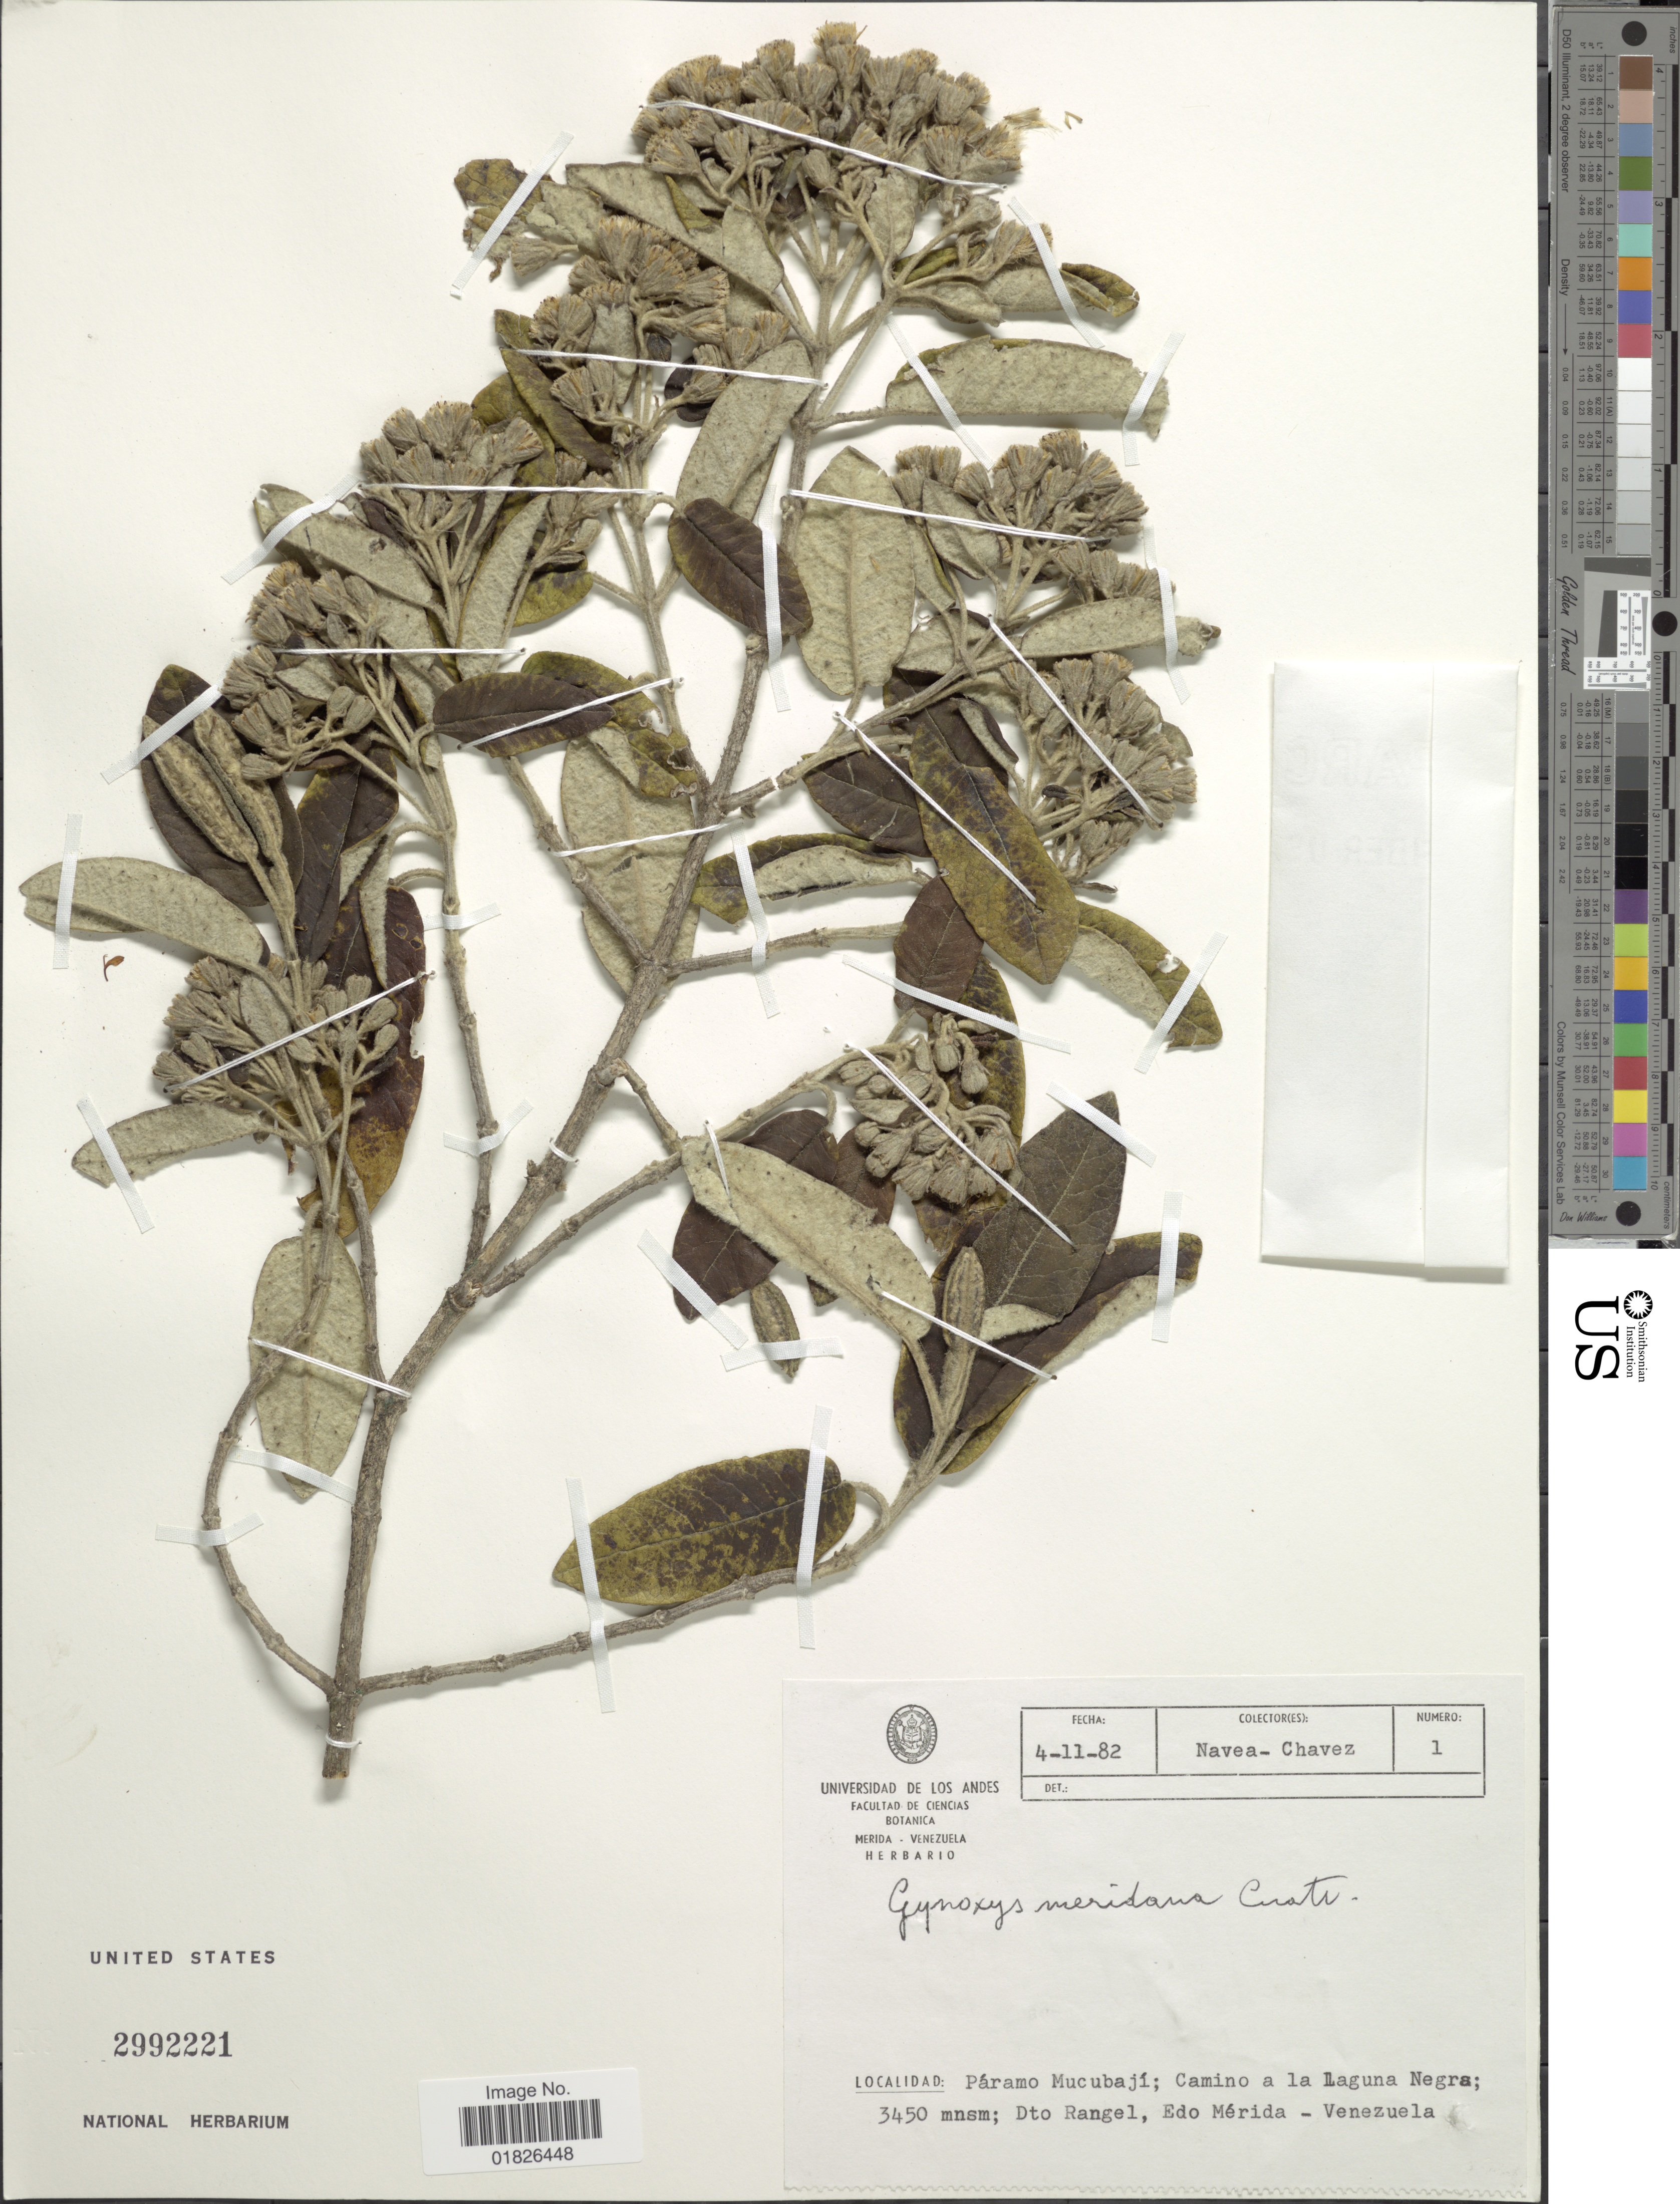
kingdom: Plantae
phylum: Tracheophyta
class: Magnoliopsida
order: Asterales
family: Asteraceae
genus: Gynoxys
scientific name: Gynoxys meridana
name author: Cuatrec.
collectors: Navea-Chavez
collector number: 1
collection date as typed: Transcribed d/m/y: 4/11/82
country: Venezuela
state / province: Mérida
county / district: Rangel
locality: Paramo Mucubaji, Camino a la Laguna Negra, Dto Rangel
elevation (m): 3450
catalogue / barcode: US 2992221